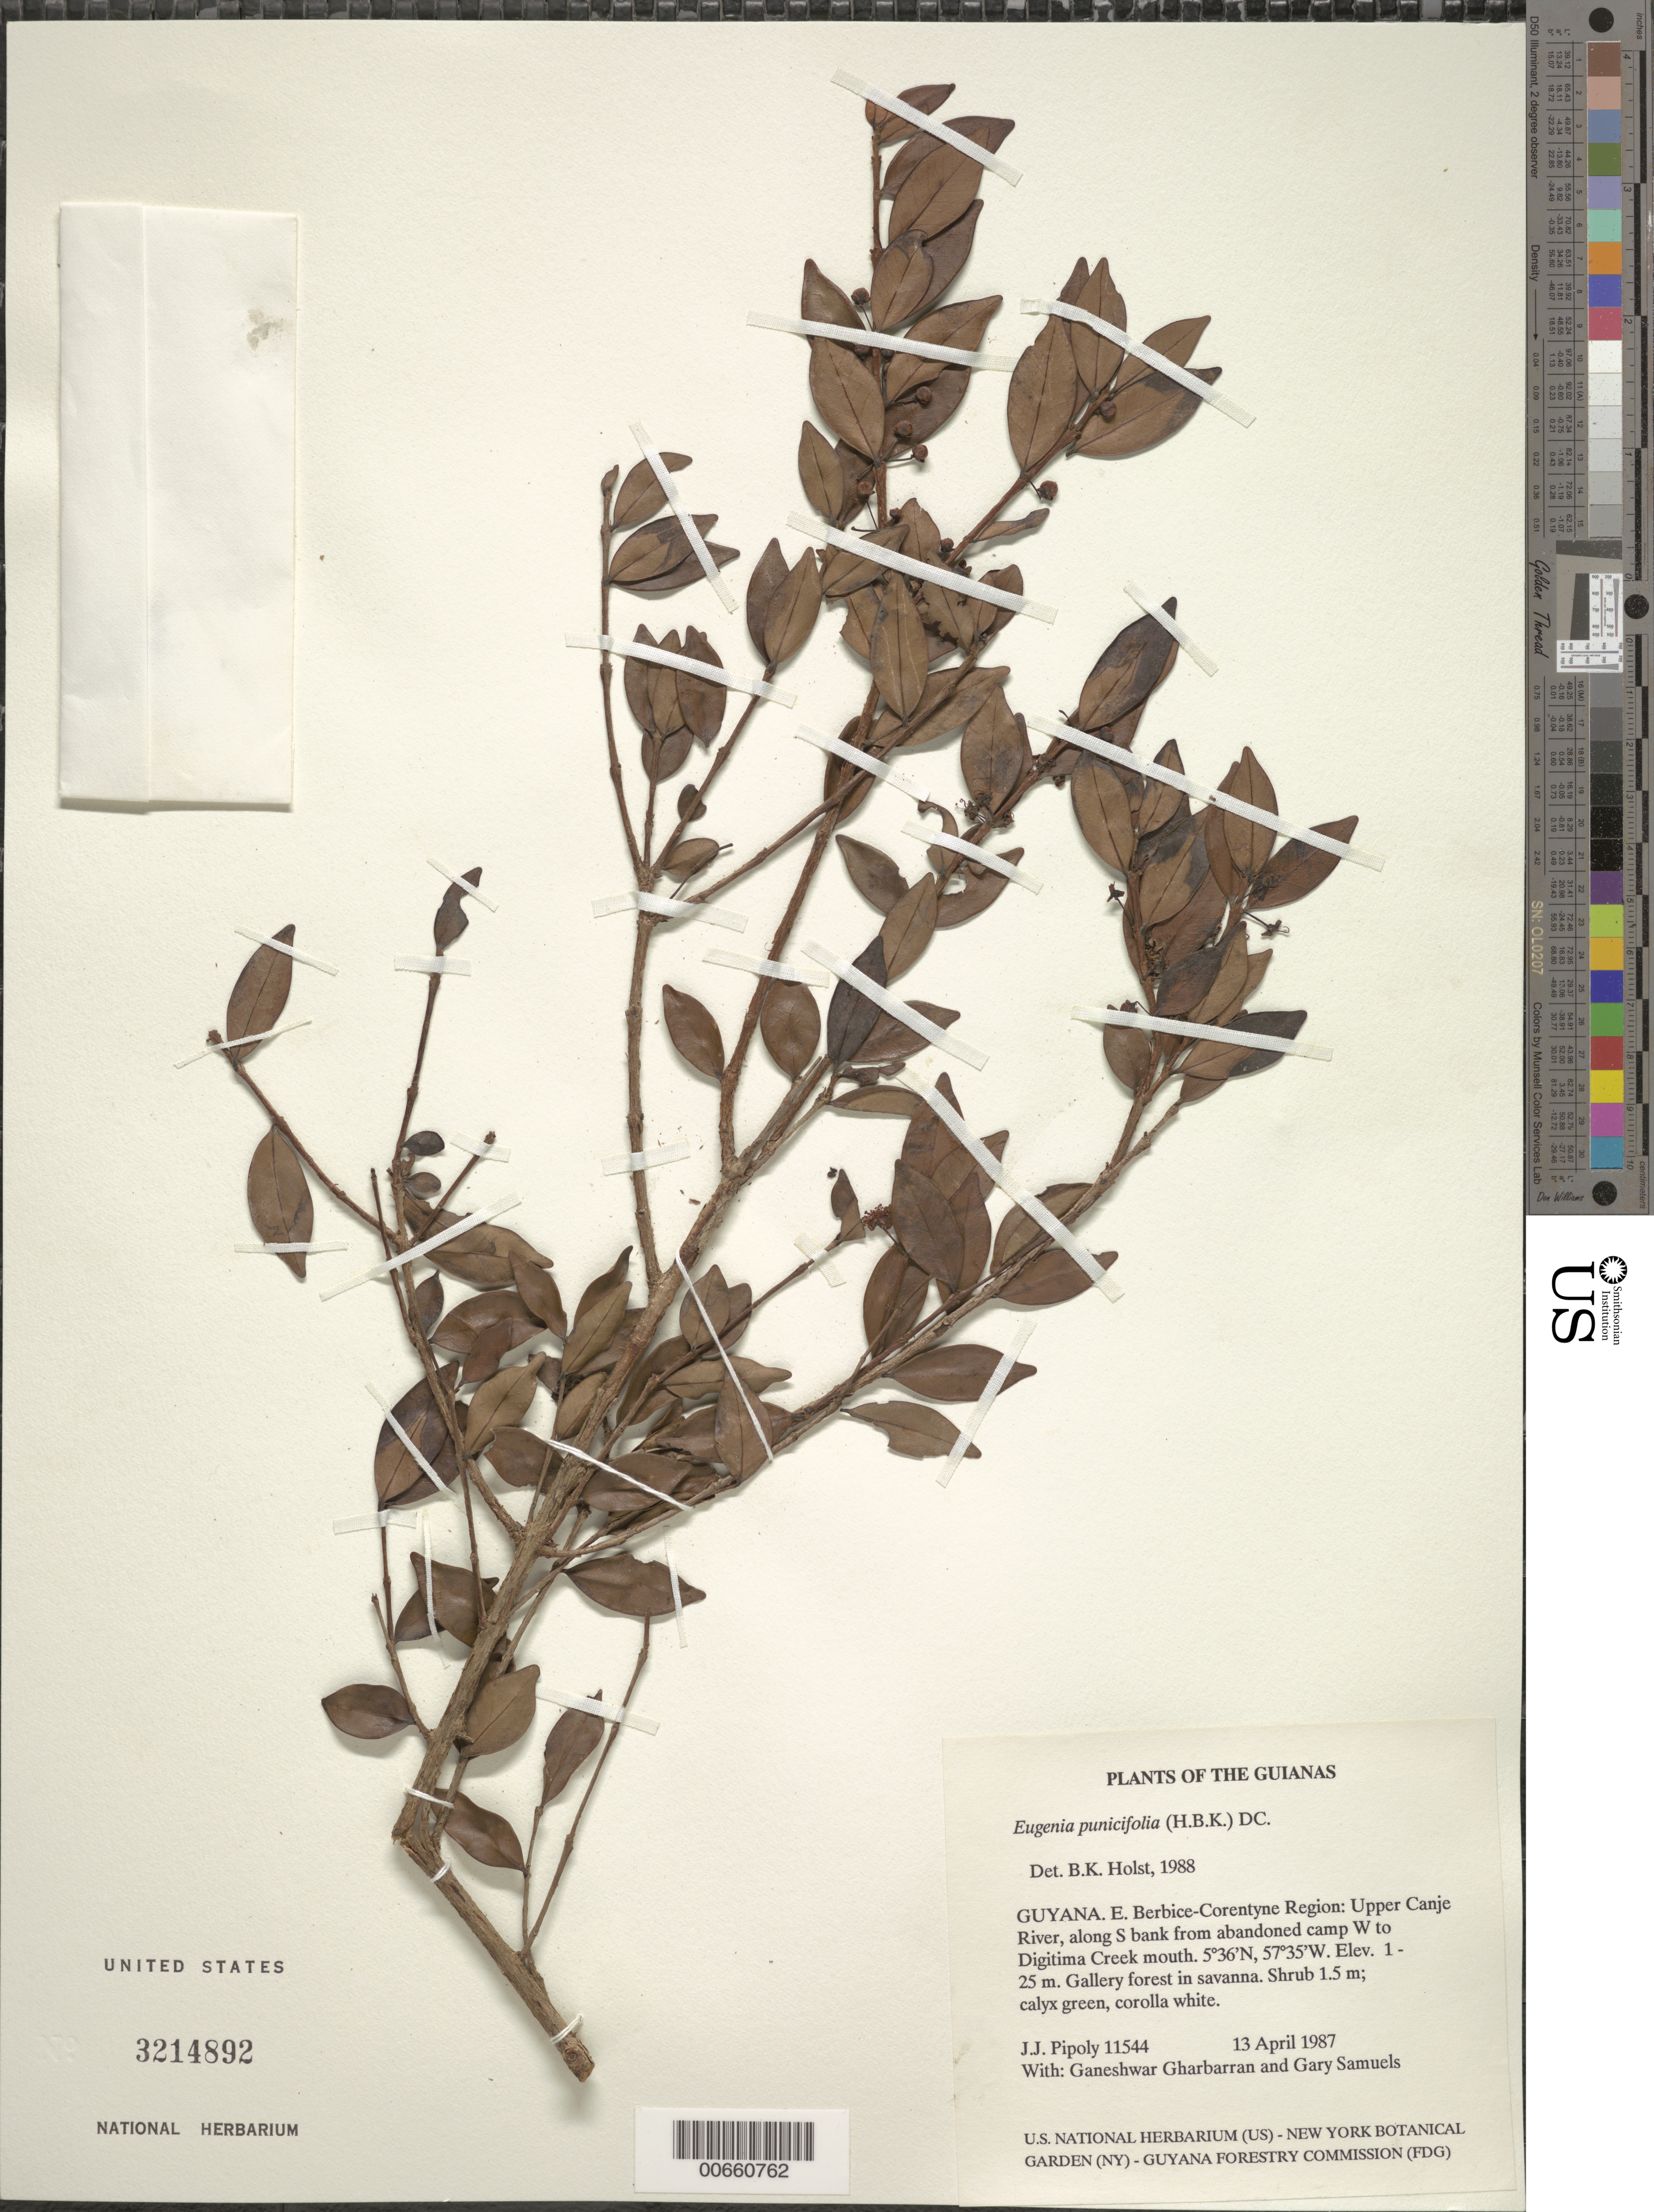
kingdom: Plantae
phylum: Tracheophyta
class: Magnoliopsida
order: Myrtales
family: Myrtaceae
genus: Eugenia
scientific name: Eugenia punicifolia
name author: (Kunth) DC.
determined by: Holst, Bruce K.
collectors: J. J. Pipoly, G. Gharbarran & G. Samuels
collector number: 11544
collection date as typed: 13 April 1987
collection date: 1987-04-13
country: Guyana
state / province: E. Berbice-Corentyne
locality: Upper Canje River, S bank from abandoned Amerindian logging camp W to Digitima Cr. mouth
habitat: Gallery forest in savanna; Eperua and Parinari dominants, most plants covered with small, black, stinging ants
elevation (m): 1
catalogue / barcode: US 3214892